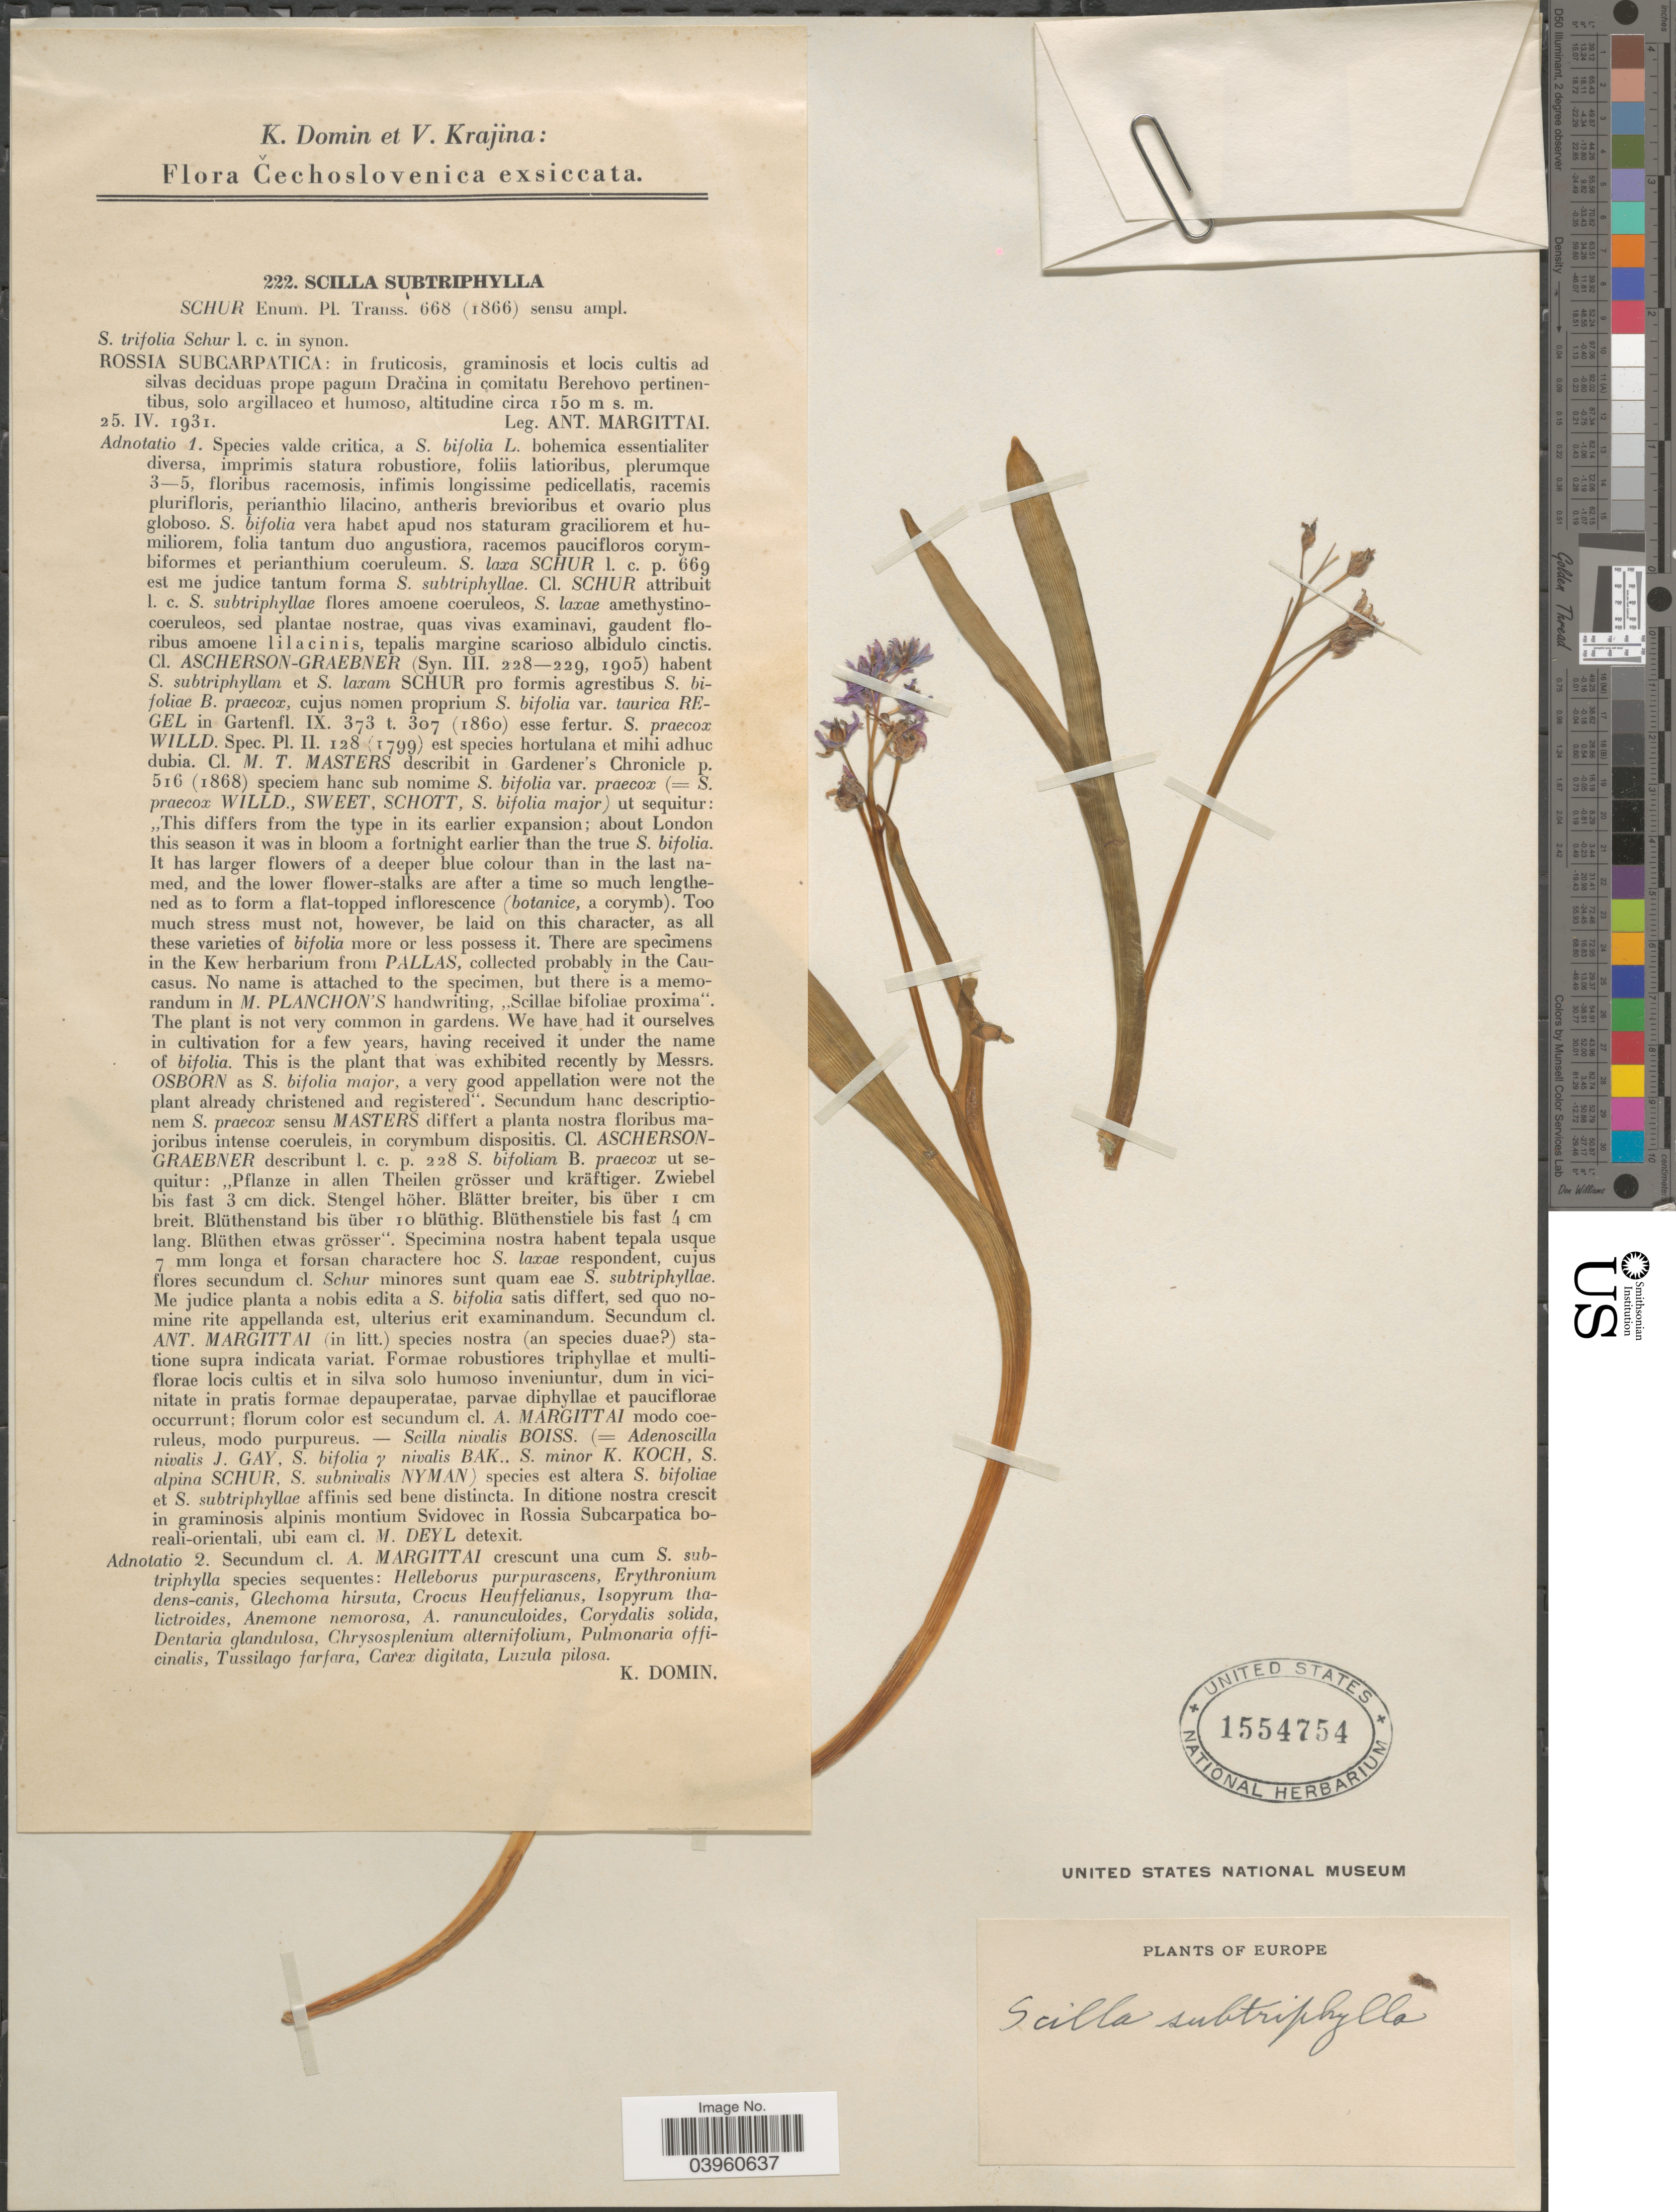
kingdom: Plantae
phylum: Tracheophyta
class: Liliopsida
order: Asparagales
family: Asparagaceae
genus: Scilla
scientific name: Scilla subtriphylla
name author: Schur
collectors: A. Margittai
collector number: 222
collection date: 1931-04-25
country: Ukraine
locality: Rossia Subcarpatica: pagum Dračina in comitatu Berehovo. Europe.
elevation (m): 150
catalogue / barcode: US 1554754